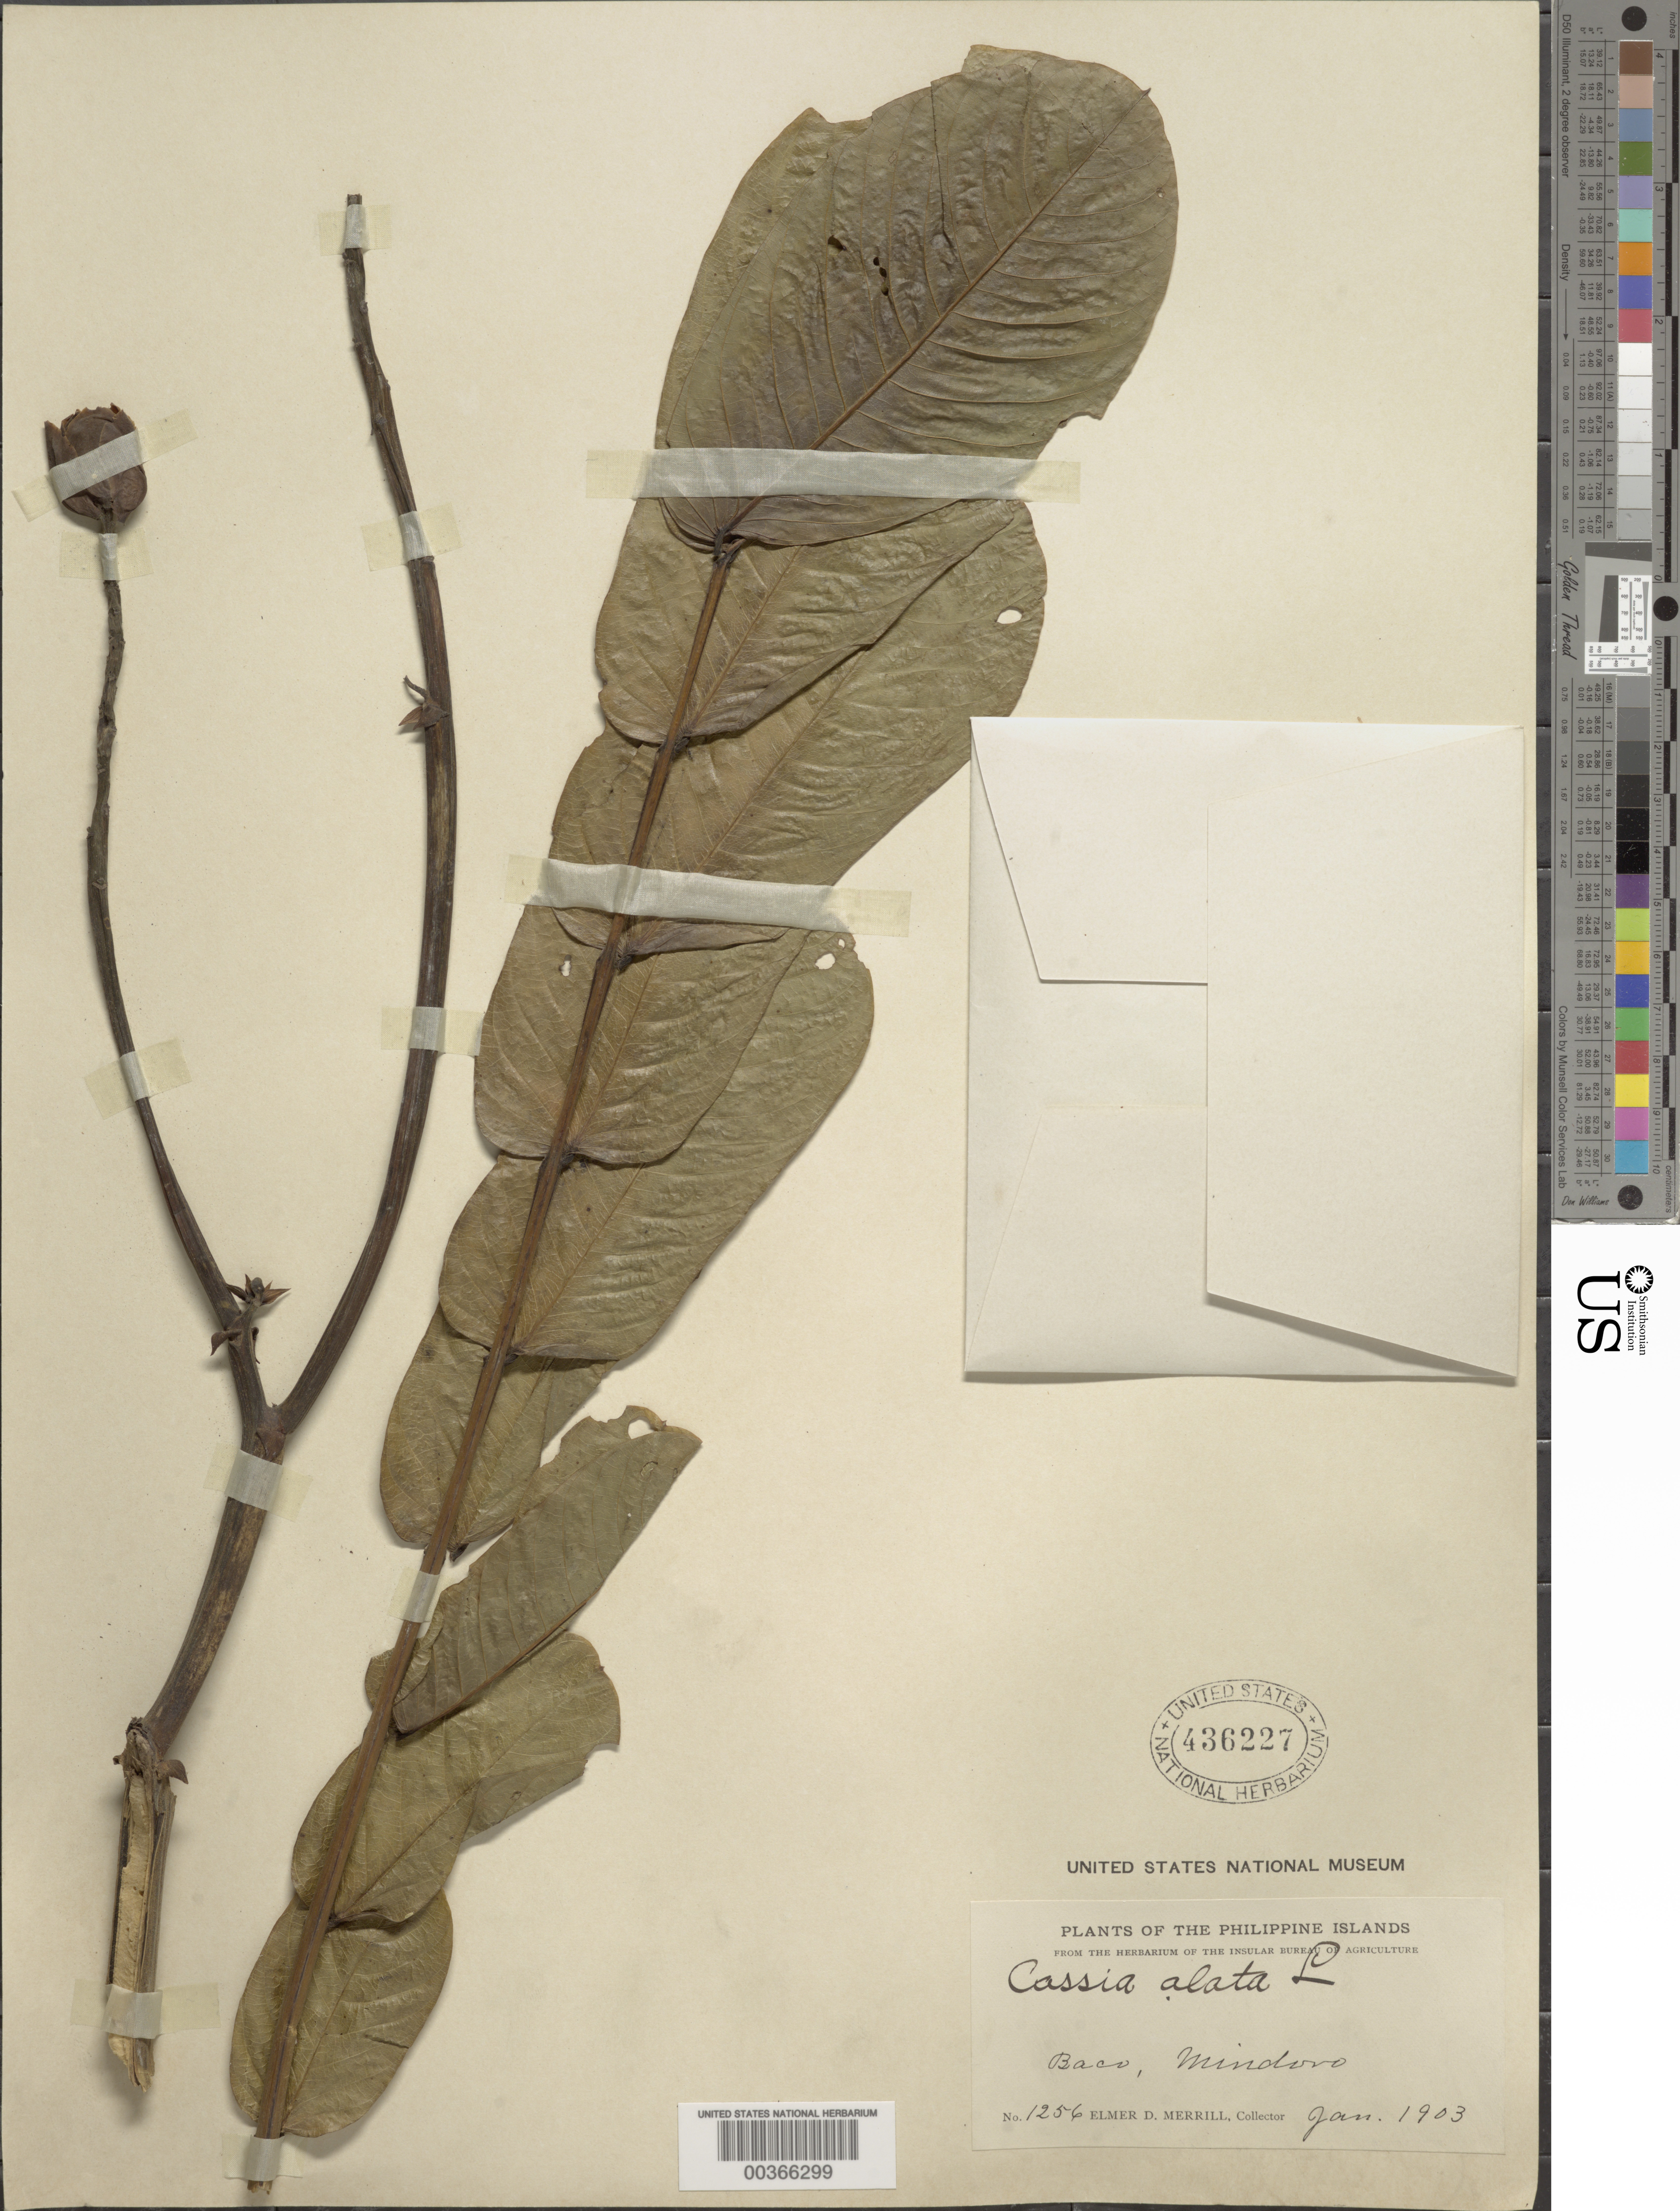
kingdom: Plantae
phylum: Tracheophyta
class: Magnoliopsida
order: Fabales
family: Fabaceae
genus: Senna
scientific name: Senna alata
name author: (L.) Roxb.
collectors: E. D. Merrill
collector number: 1256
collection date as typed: Jan 1903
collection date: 1903-01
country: Philippines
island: Mindoro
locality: Baco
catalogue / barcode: US 436227